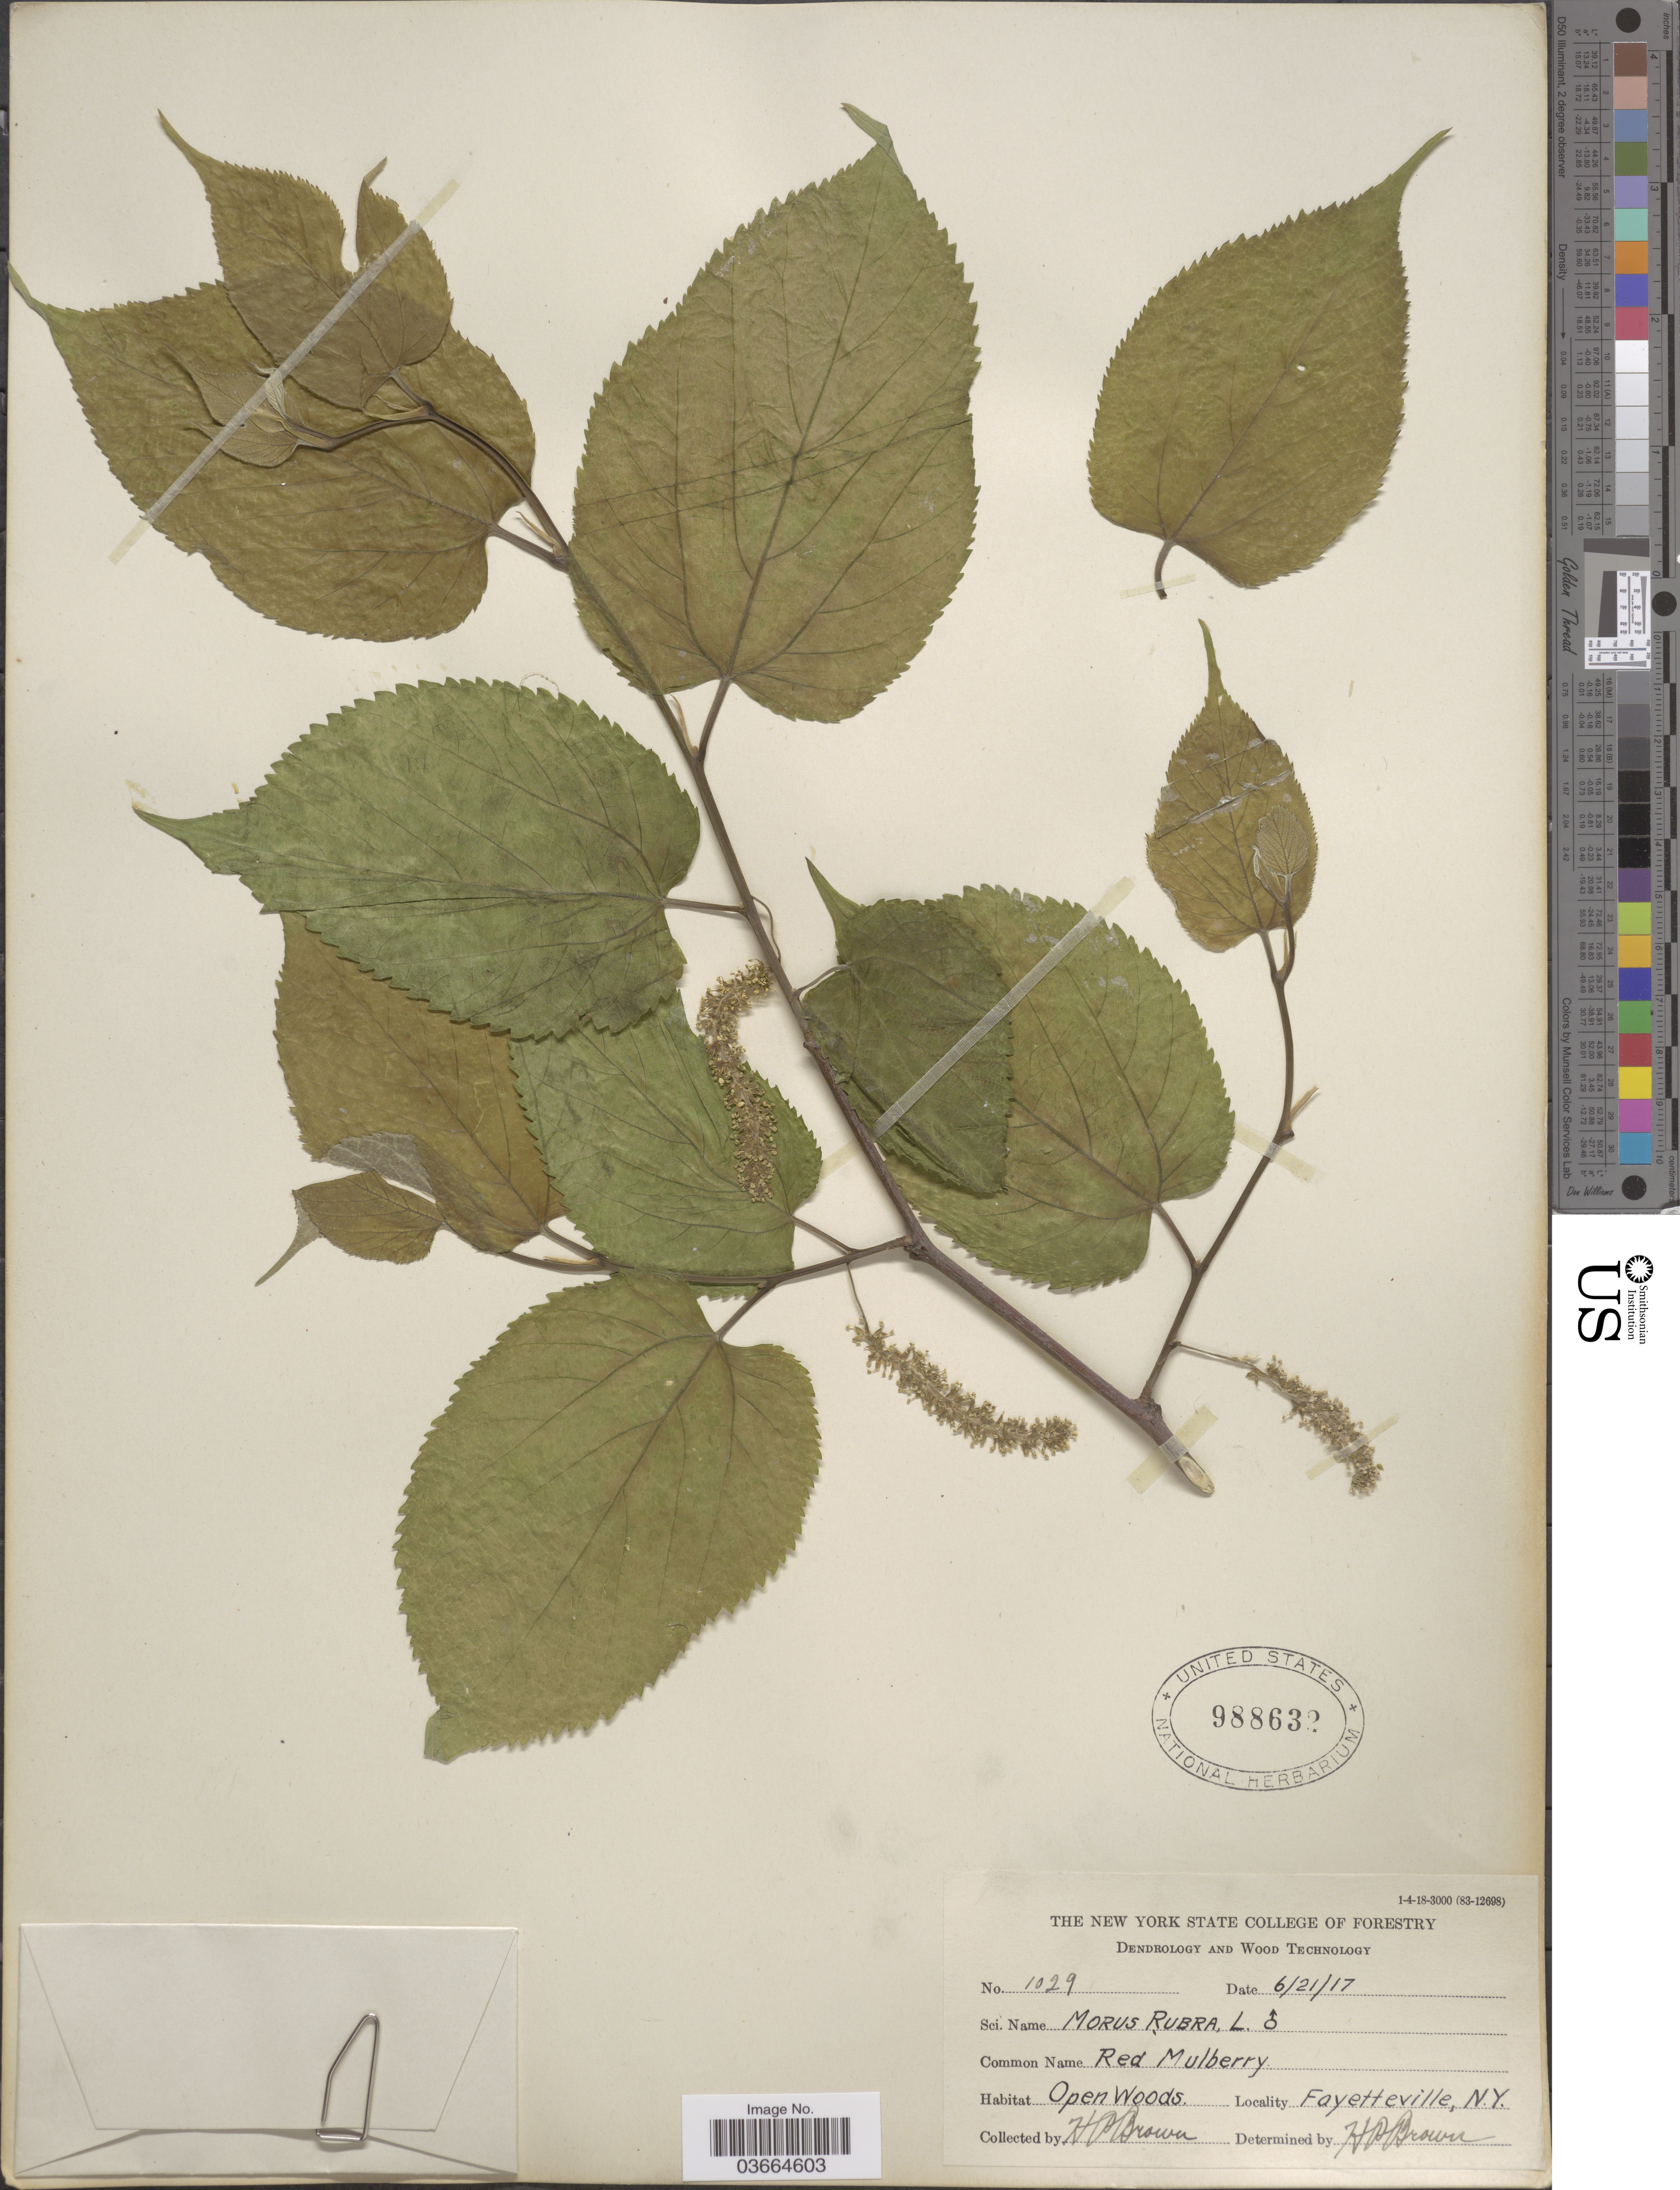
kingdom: Plantae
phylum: Tracheophyta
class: Magnoliopsida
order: Rosales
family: Moraceae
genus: Morus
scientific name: Morus rubra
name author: L.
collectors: H. P. Brown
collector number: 1029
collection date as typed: Transcribed d/m/y: 21/6/17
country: United States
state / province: New York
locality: Fayetteville.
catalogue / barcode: US 988632